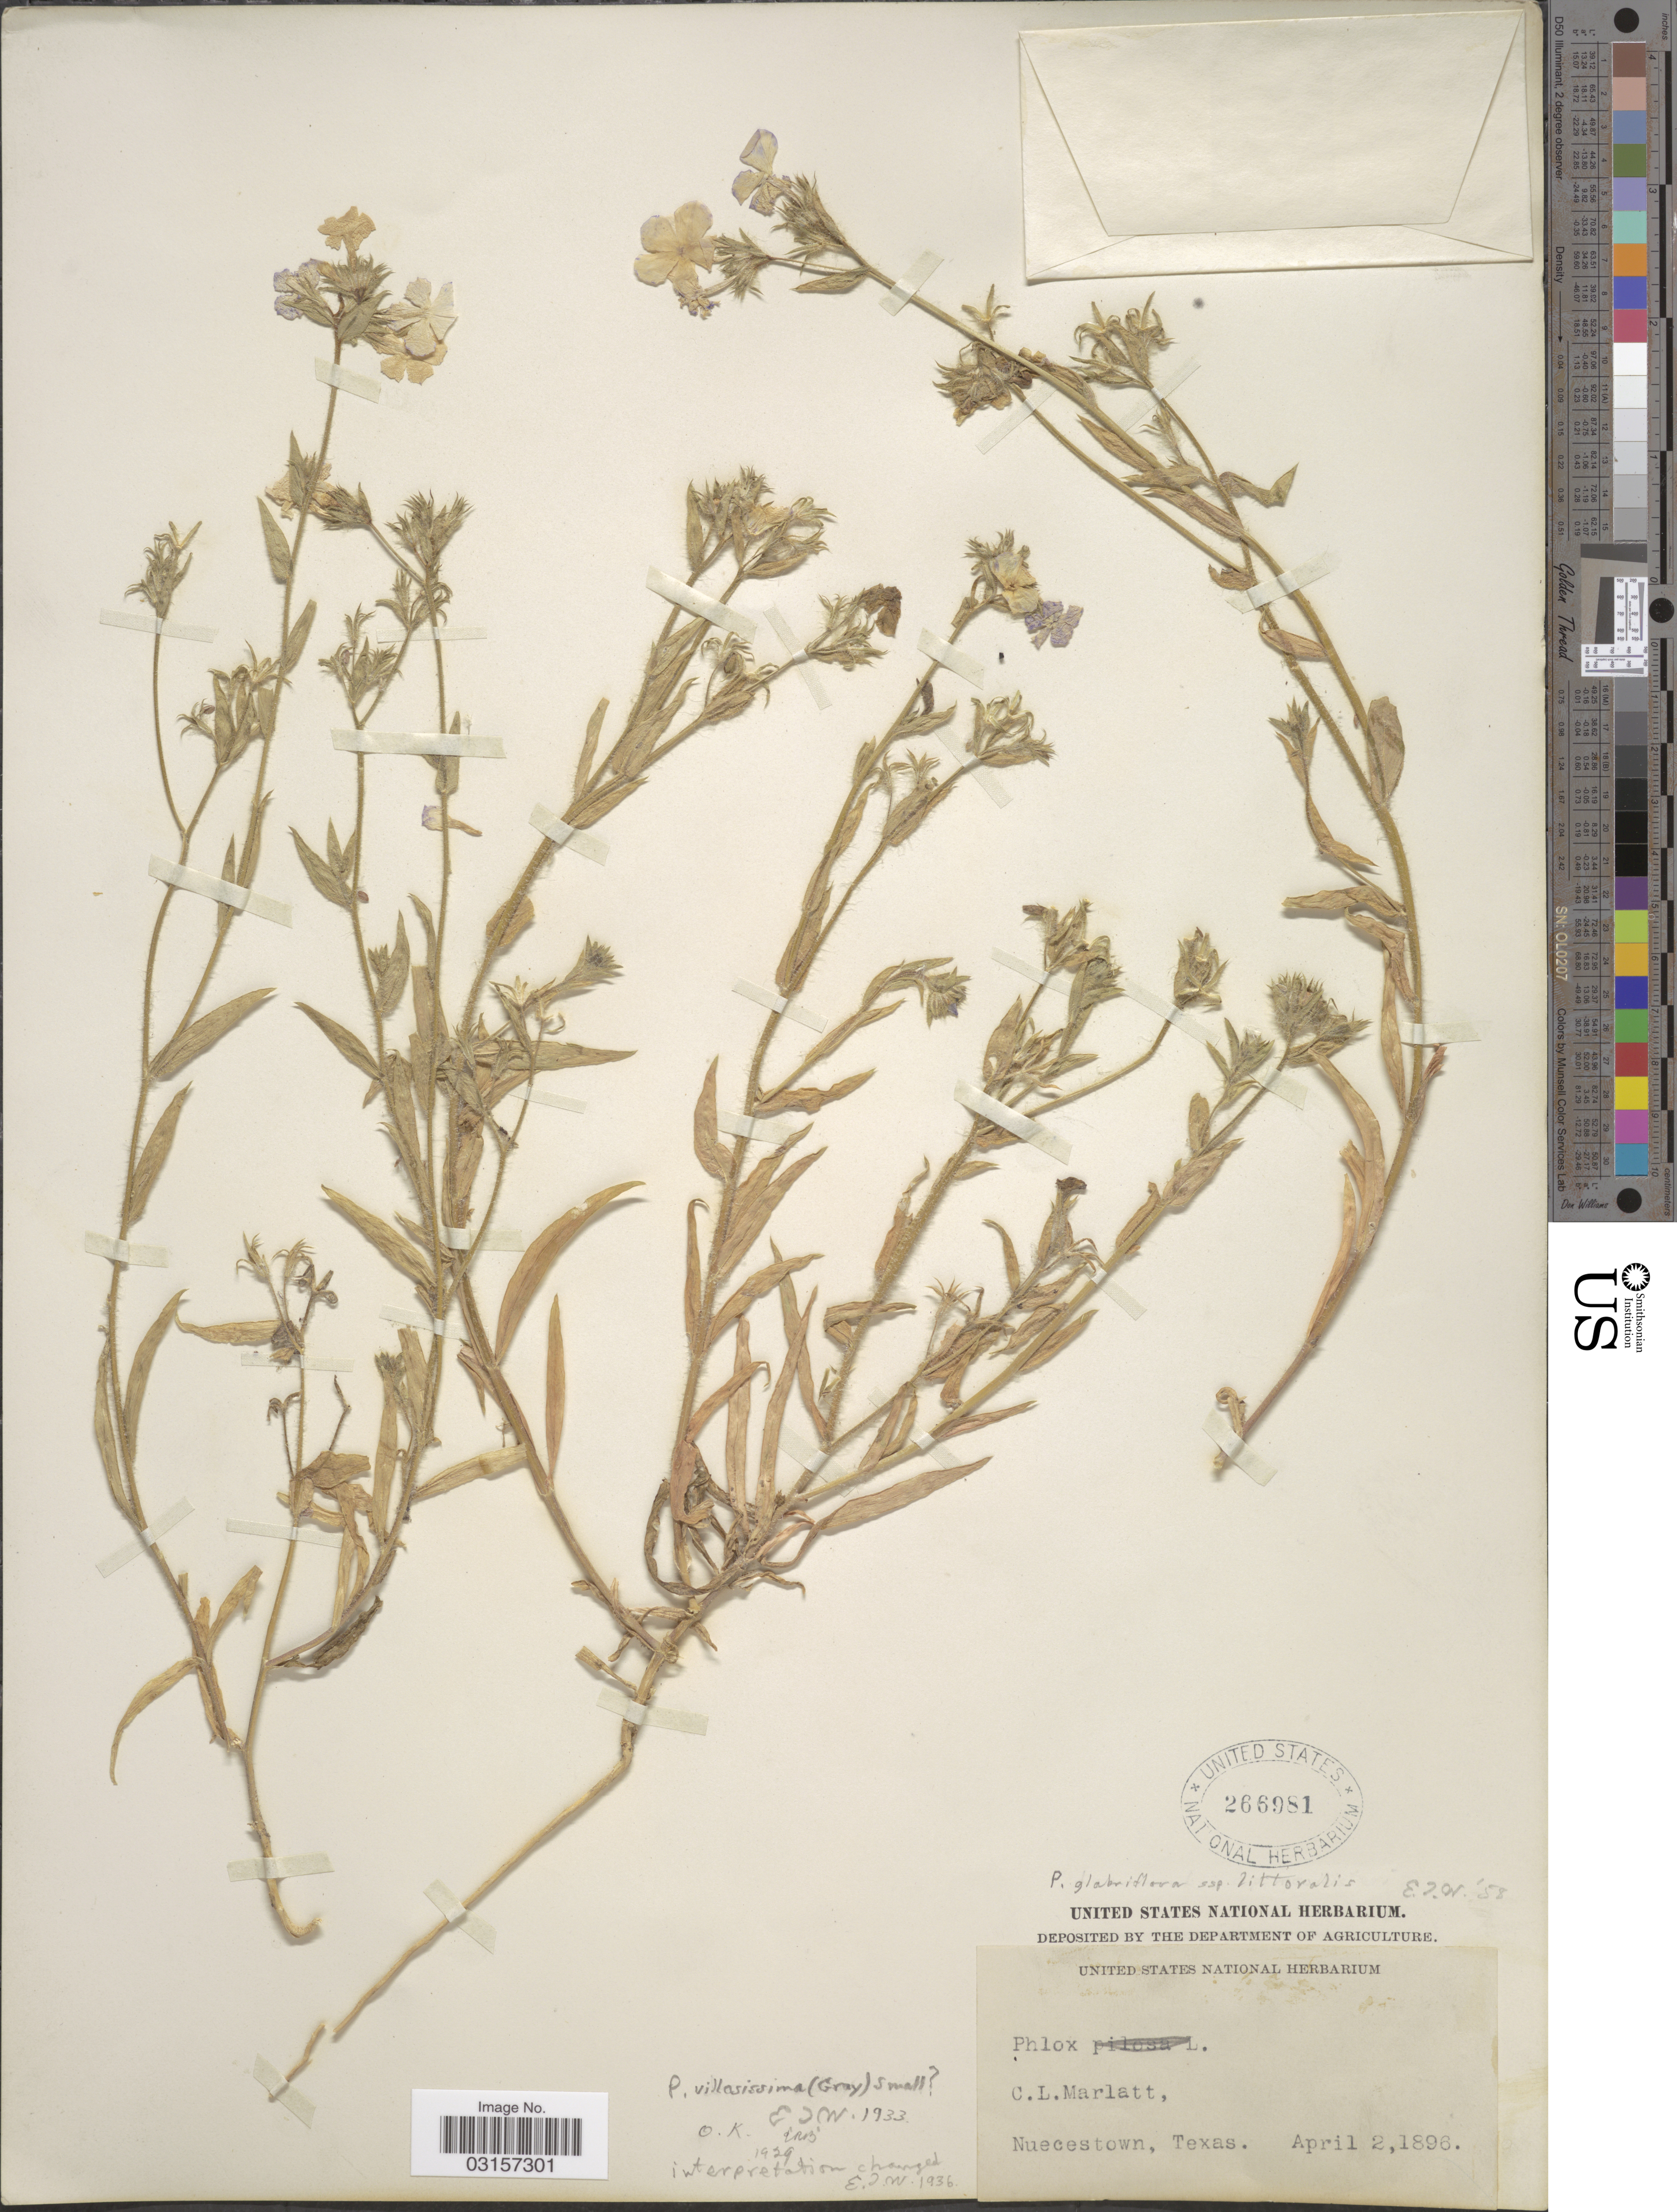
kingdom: Plantae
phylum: Tracheophyta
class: Magnoliopsida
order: Ericales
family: Polemoniaceae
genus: Phlox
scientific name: Phlox glabriflora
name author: (Brand) Whitehouse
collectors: C. Marlatt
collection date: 1896-04-02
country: United States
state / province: Texas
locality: Nuecestown.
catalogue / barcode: US 266981